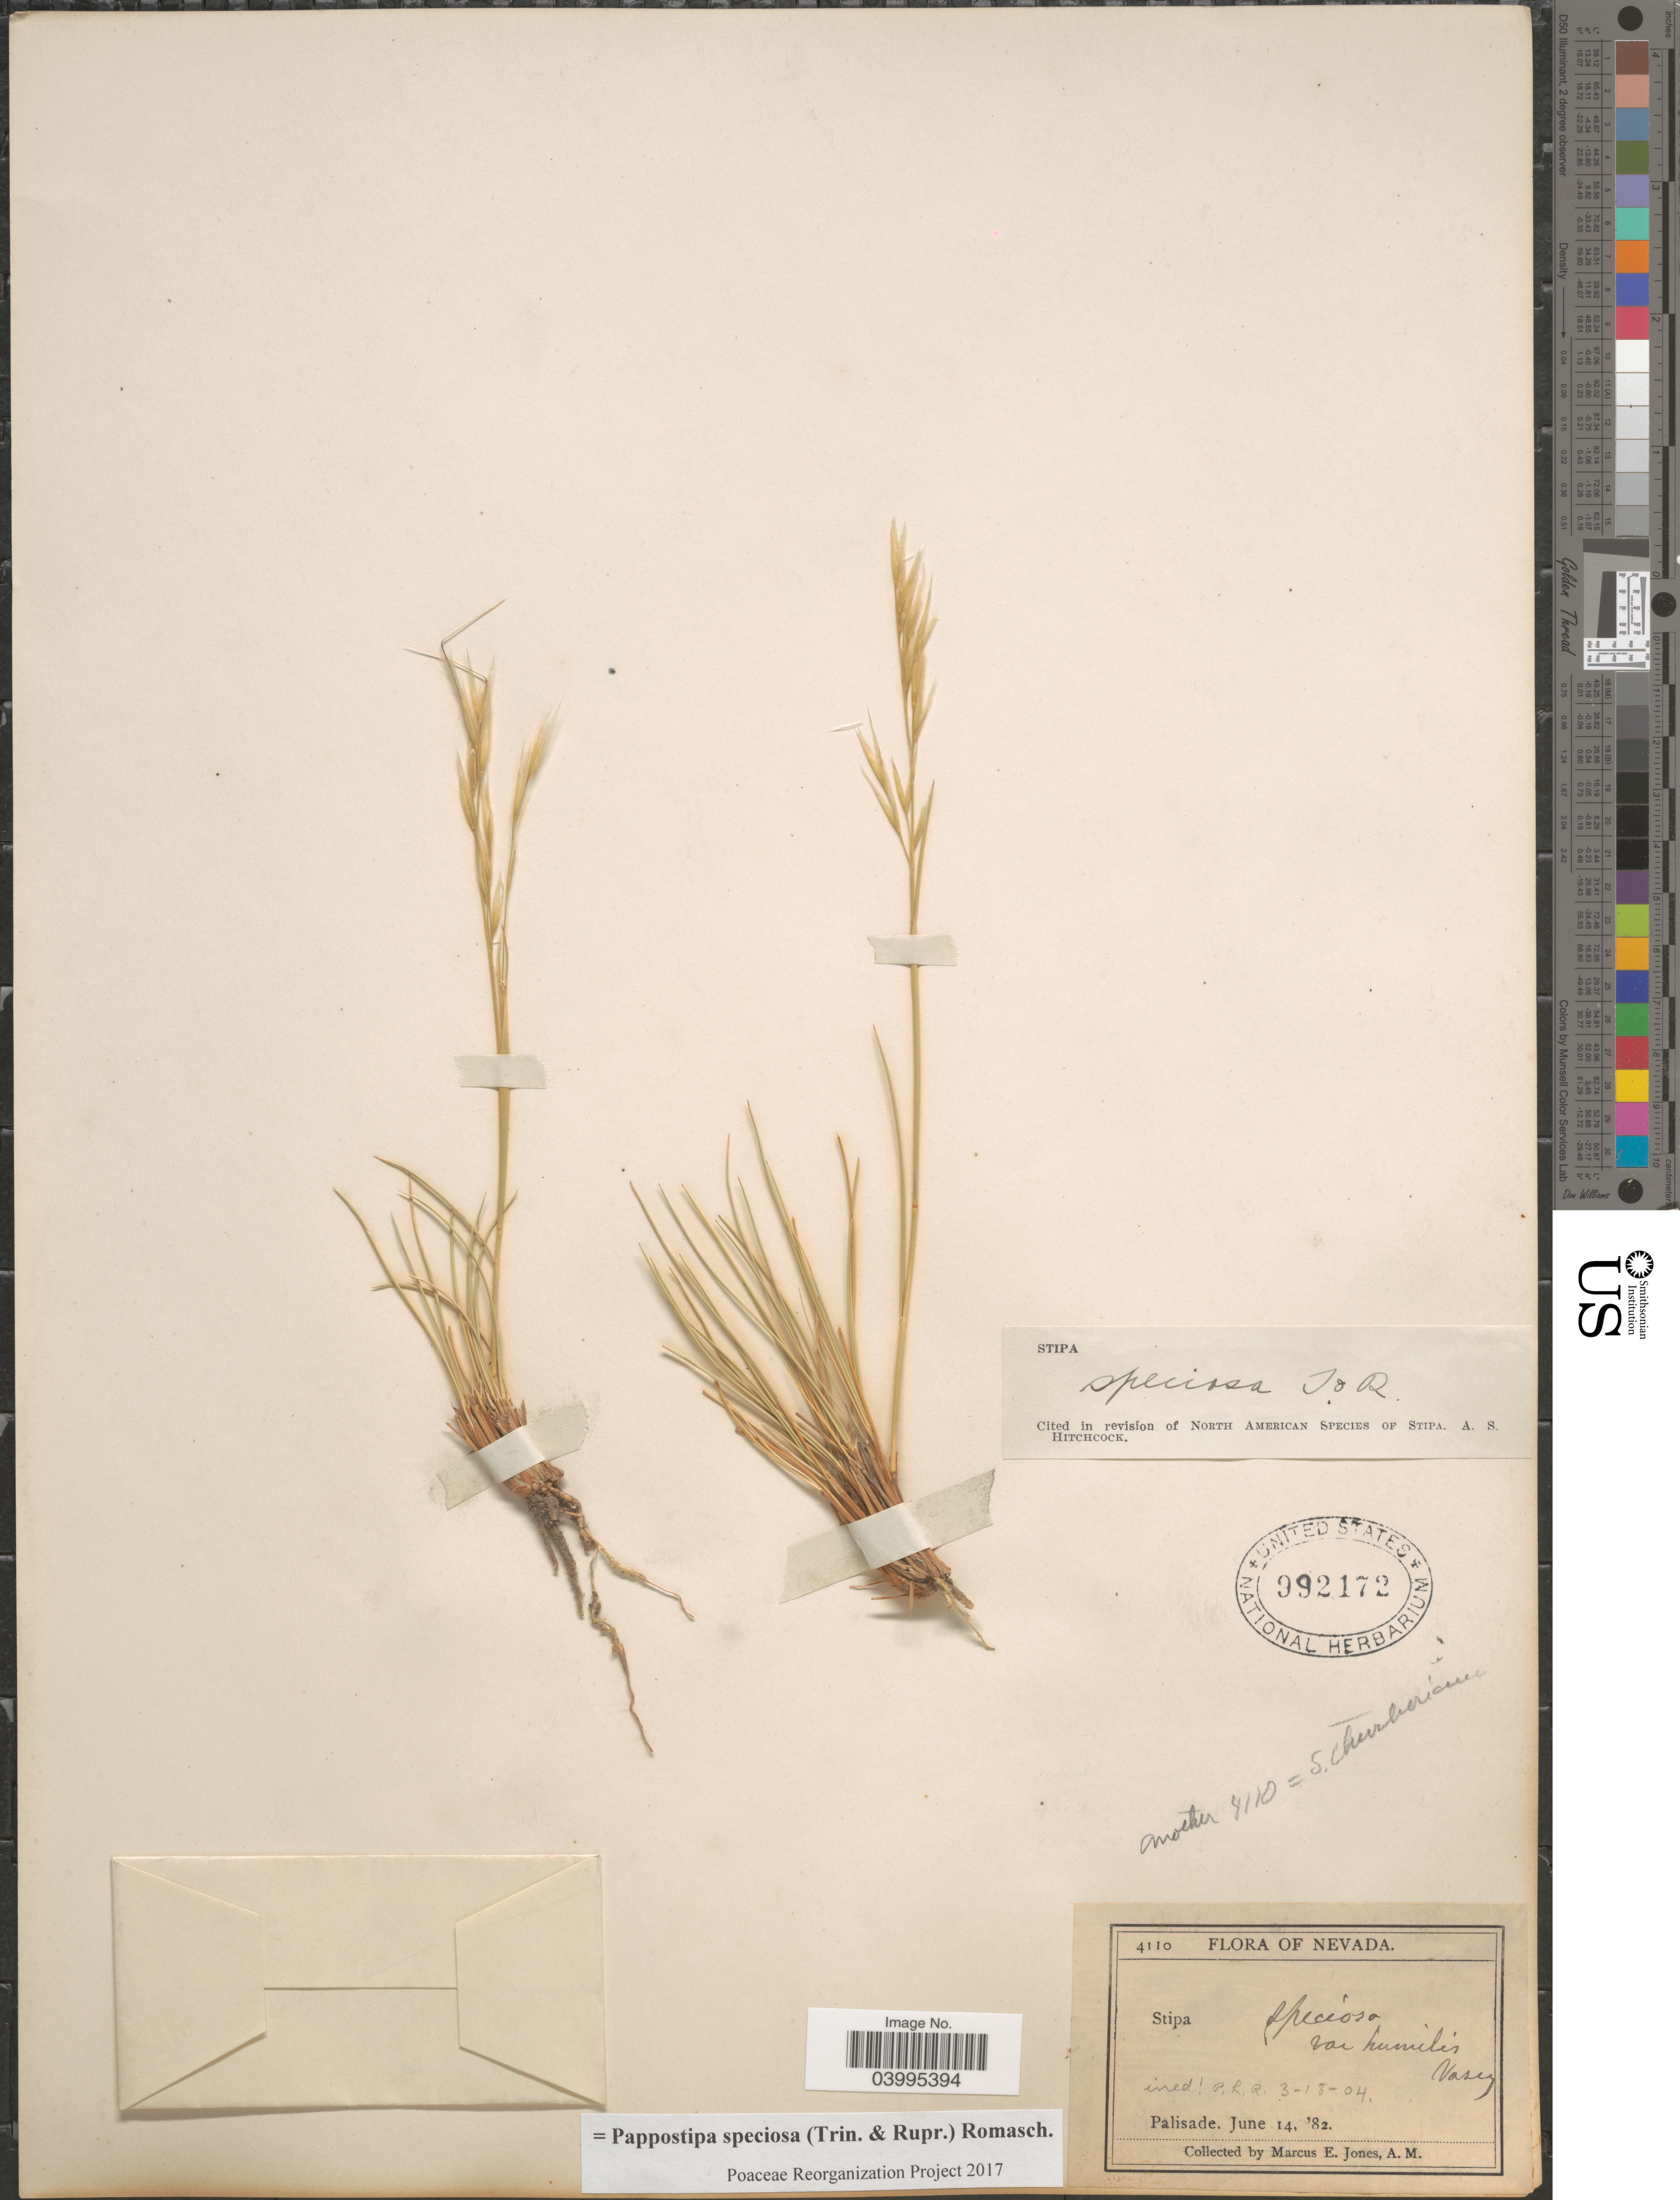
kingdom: Plantae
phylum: Tracheophyta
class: Liliopsida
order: Poales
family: Poaceae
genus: Pappostipa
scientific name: Pappostipa speciosa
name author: (Trin. & Rupr.) Romasch.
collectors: M. E. Jones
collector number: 4110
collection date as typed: Transcribed d/m/y: 14/6/82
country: United States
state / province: Nevada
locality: Palisade.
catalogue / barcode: US 992172